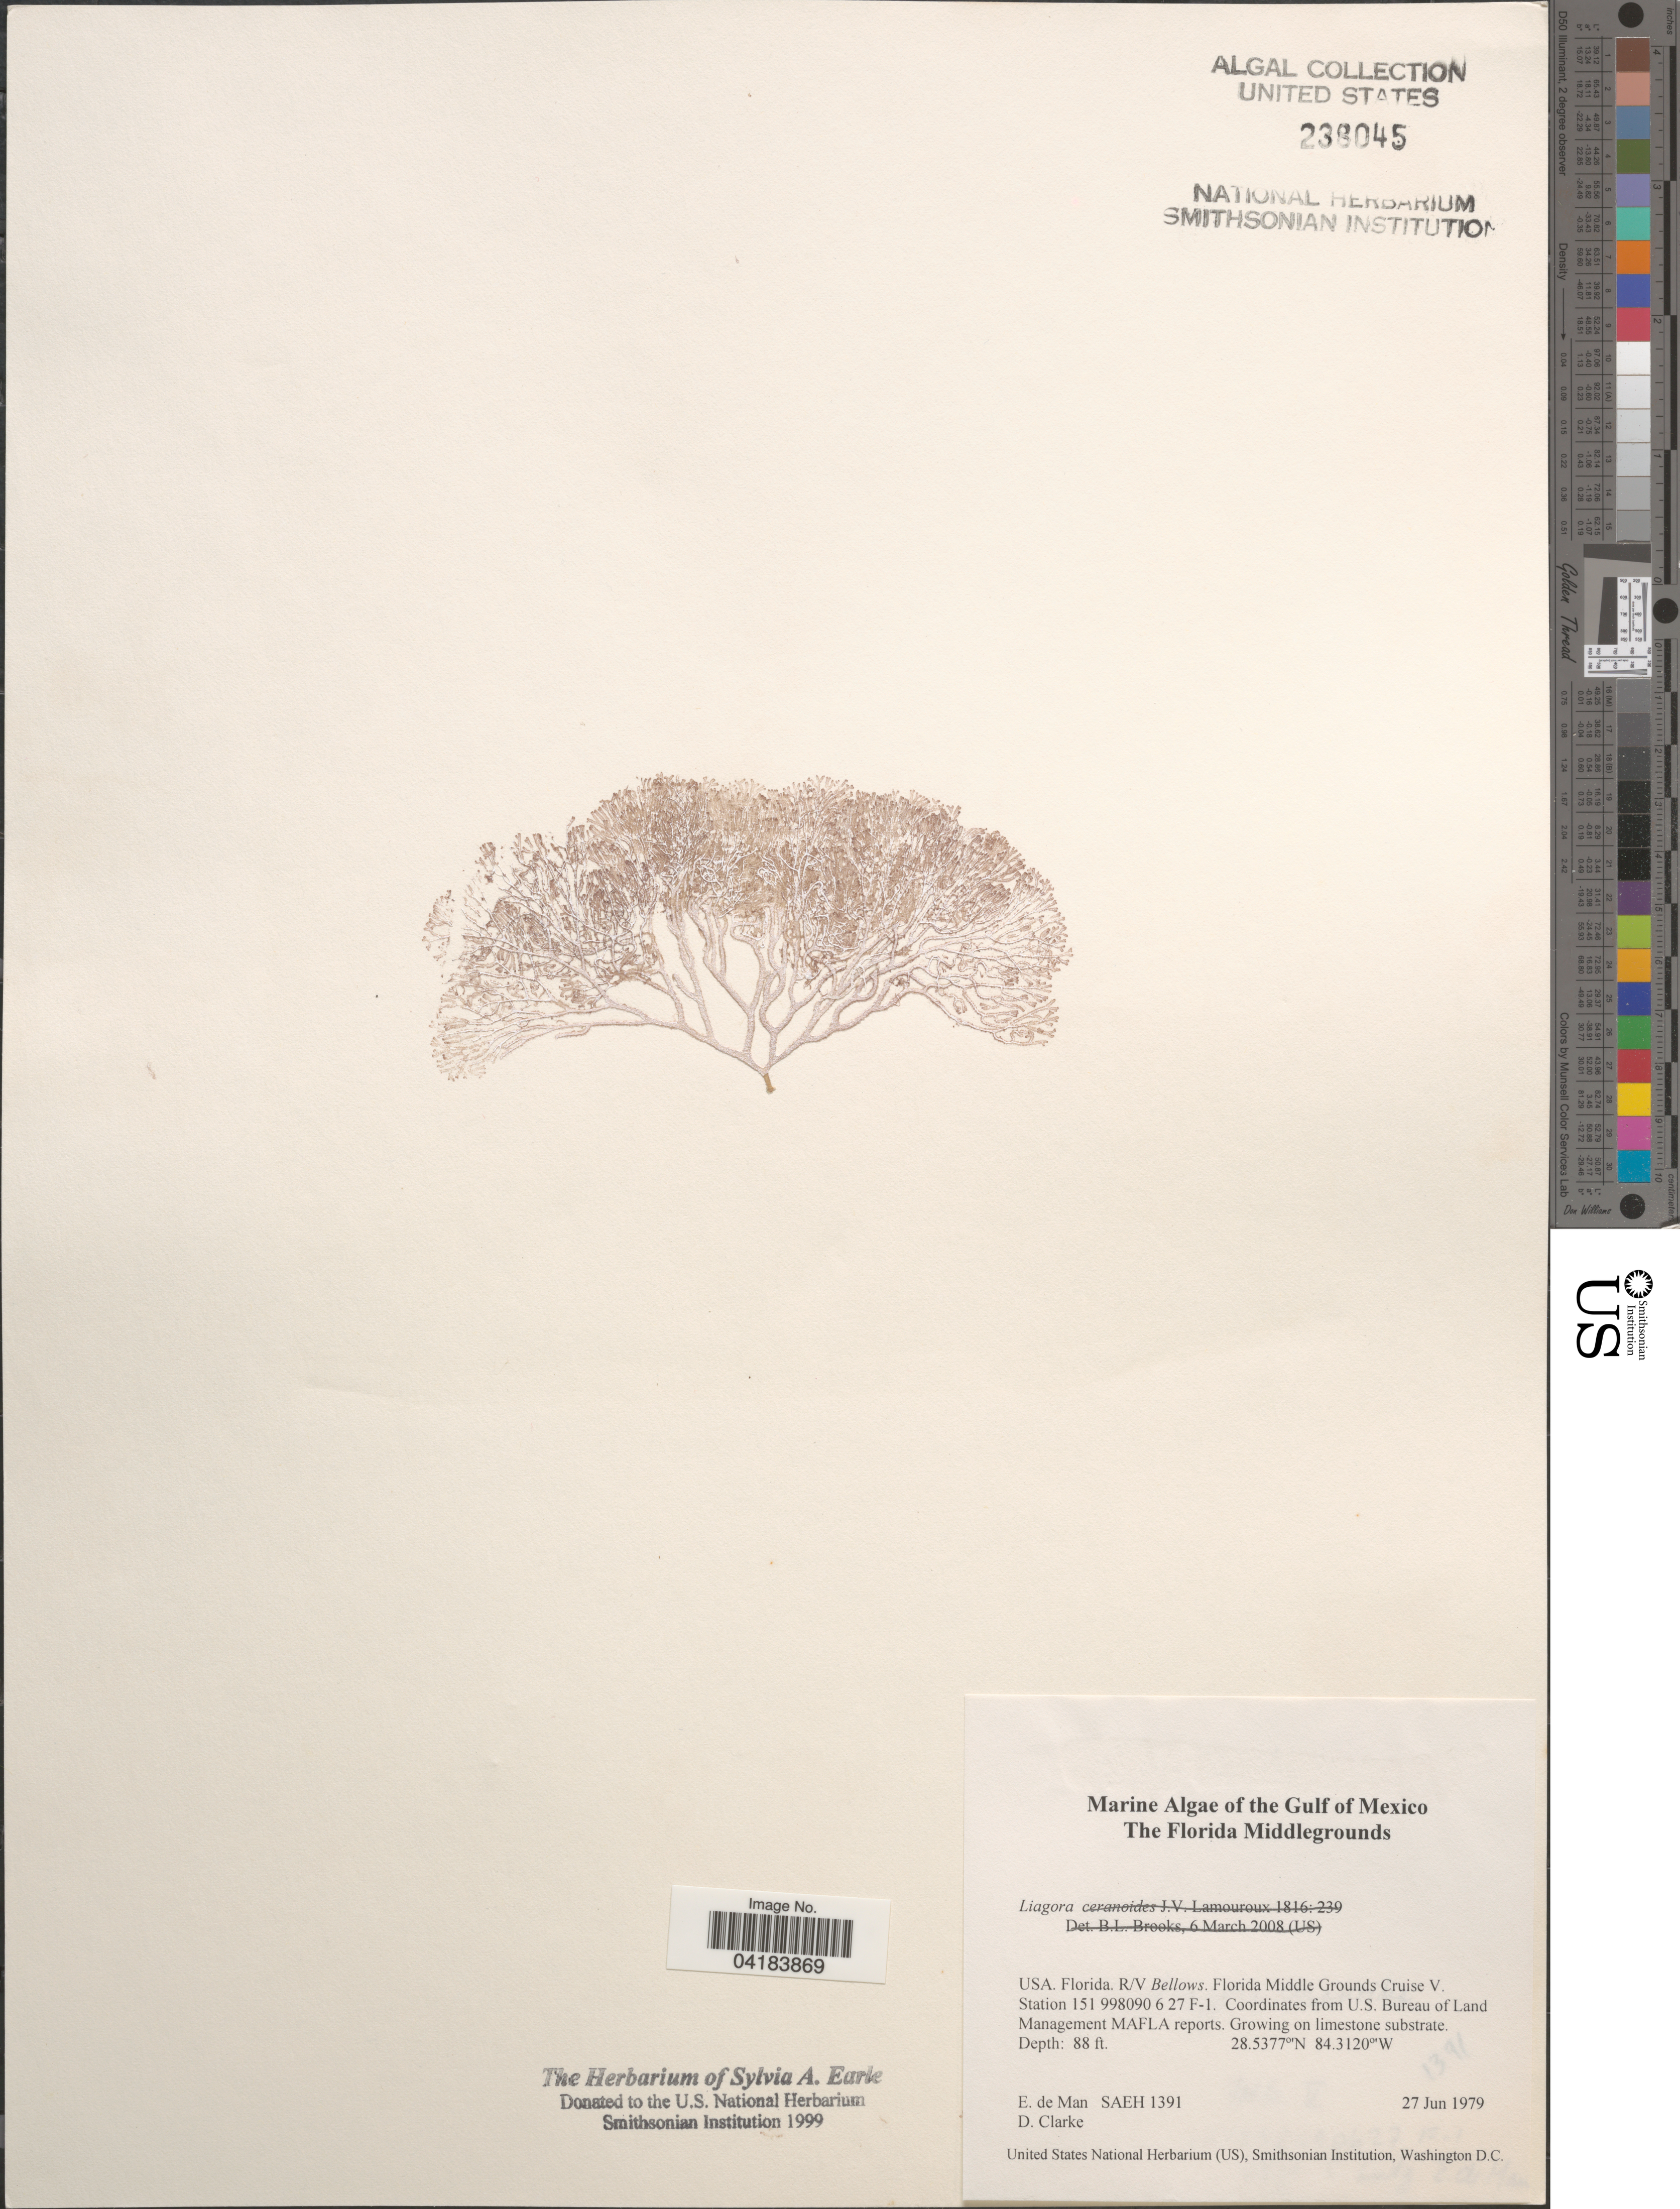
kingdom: Plantae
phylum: Rhodophyta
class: Florideophyceae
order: Nemaliales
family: Liagoraceae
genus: Liagora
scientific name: Liagora sp.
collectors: E. de Man & D. Clarke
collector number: SAEH1391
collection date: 1979-06-27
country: United States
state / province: Florida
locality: Gulf of Mexico. R/V Bellows. Florida Middle Grounds Cruise V. Station 151 998090 6 27 F-1.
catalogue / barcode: US 238045